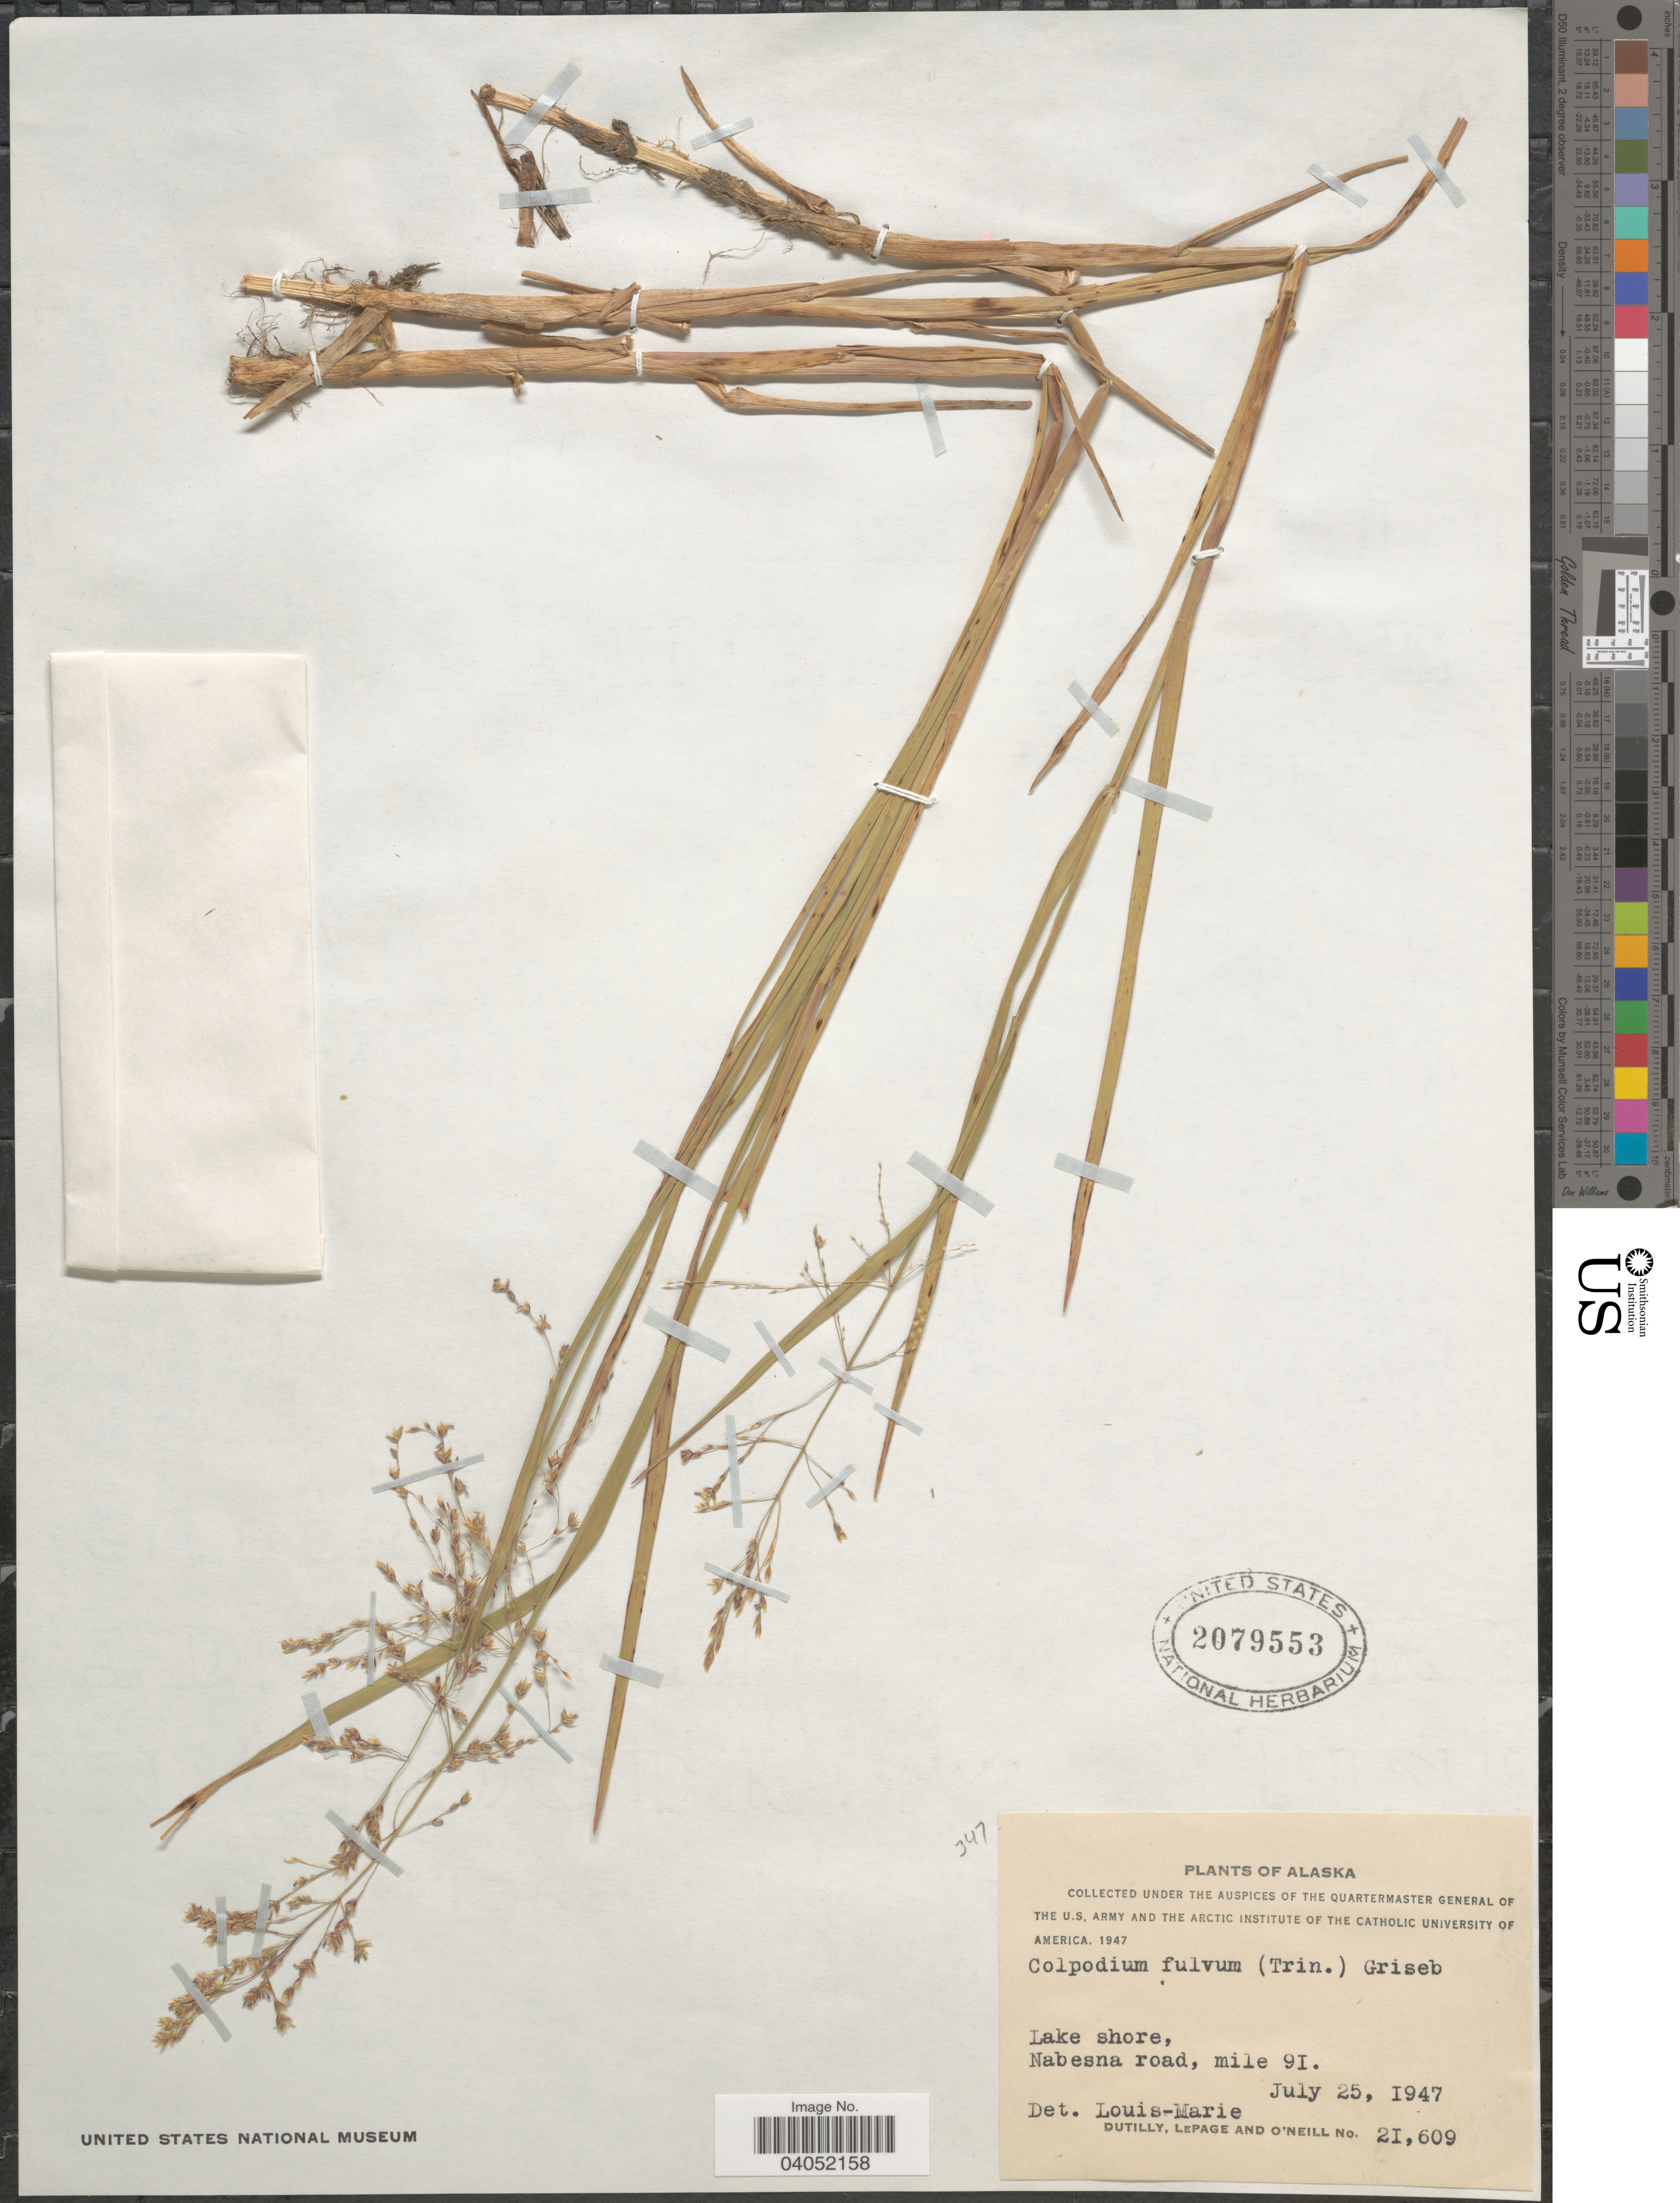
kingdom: Plantae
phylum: Tracheophyta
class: Liliopsida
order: Poales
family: Poaceae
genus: Arctophila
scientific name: Arctophila fulva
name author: (Trin.) Andersson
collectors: -. Dutilly, -. LePage & -. O'Neill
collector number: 21609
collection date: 1947-07-25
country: United States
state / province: Alaska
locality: Lake shore, Nabesna road, mile 91.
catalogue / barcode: US 2079553